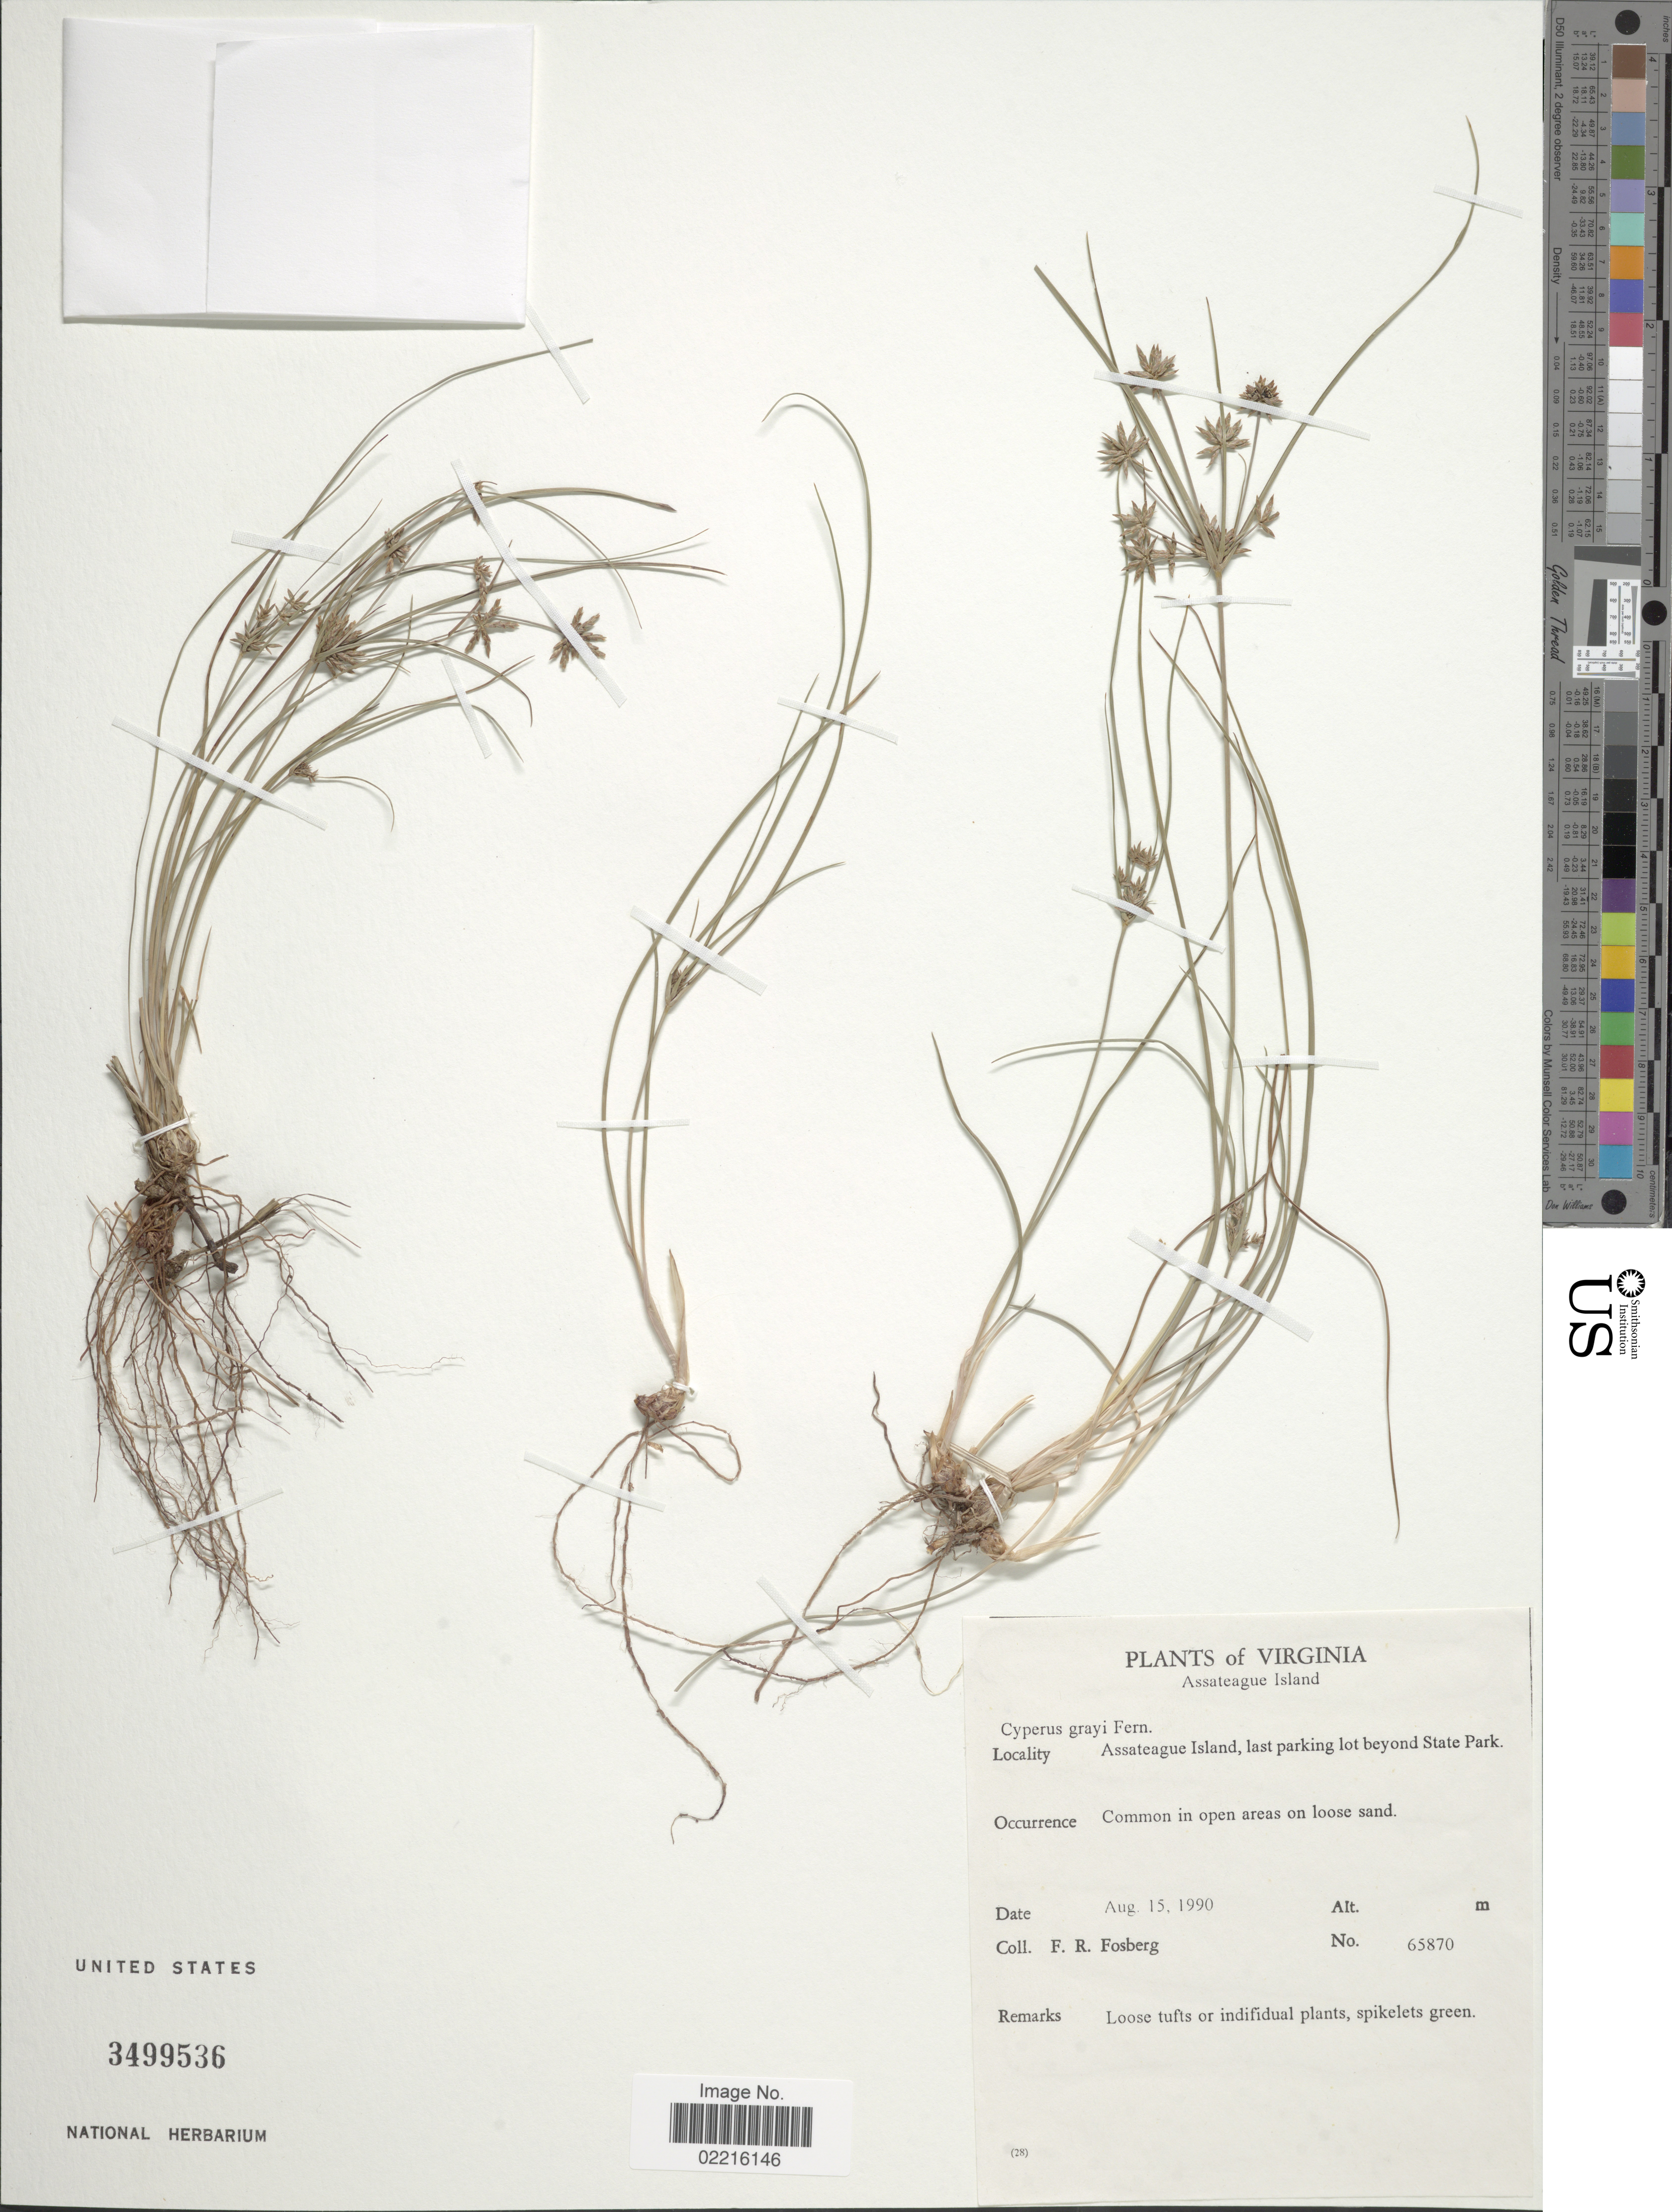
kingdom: Plantae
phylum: Tracheophyta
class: Liliopsida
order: Poales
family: Cyperaceae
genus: Cyperus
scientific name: Cyperus grayi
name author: Torr.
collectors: F. R. Fosberg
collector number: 65870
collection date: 1990-08-15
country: United States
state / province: Virginia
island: Assateague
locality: Assateague Island, last parking lot beyond State Park, Common in open areas on loose sand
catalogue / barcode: US 3499536